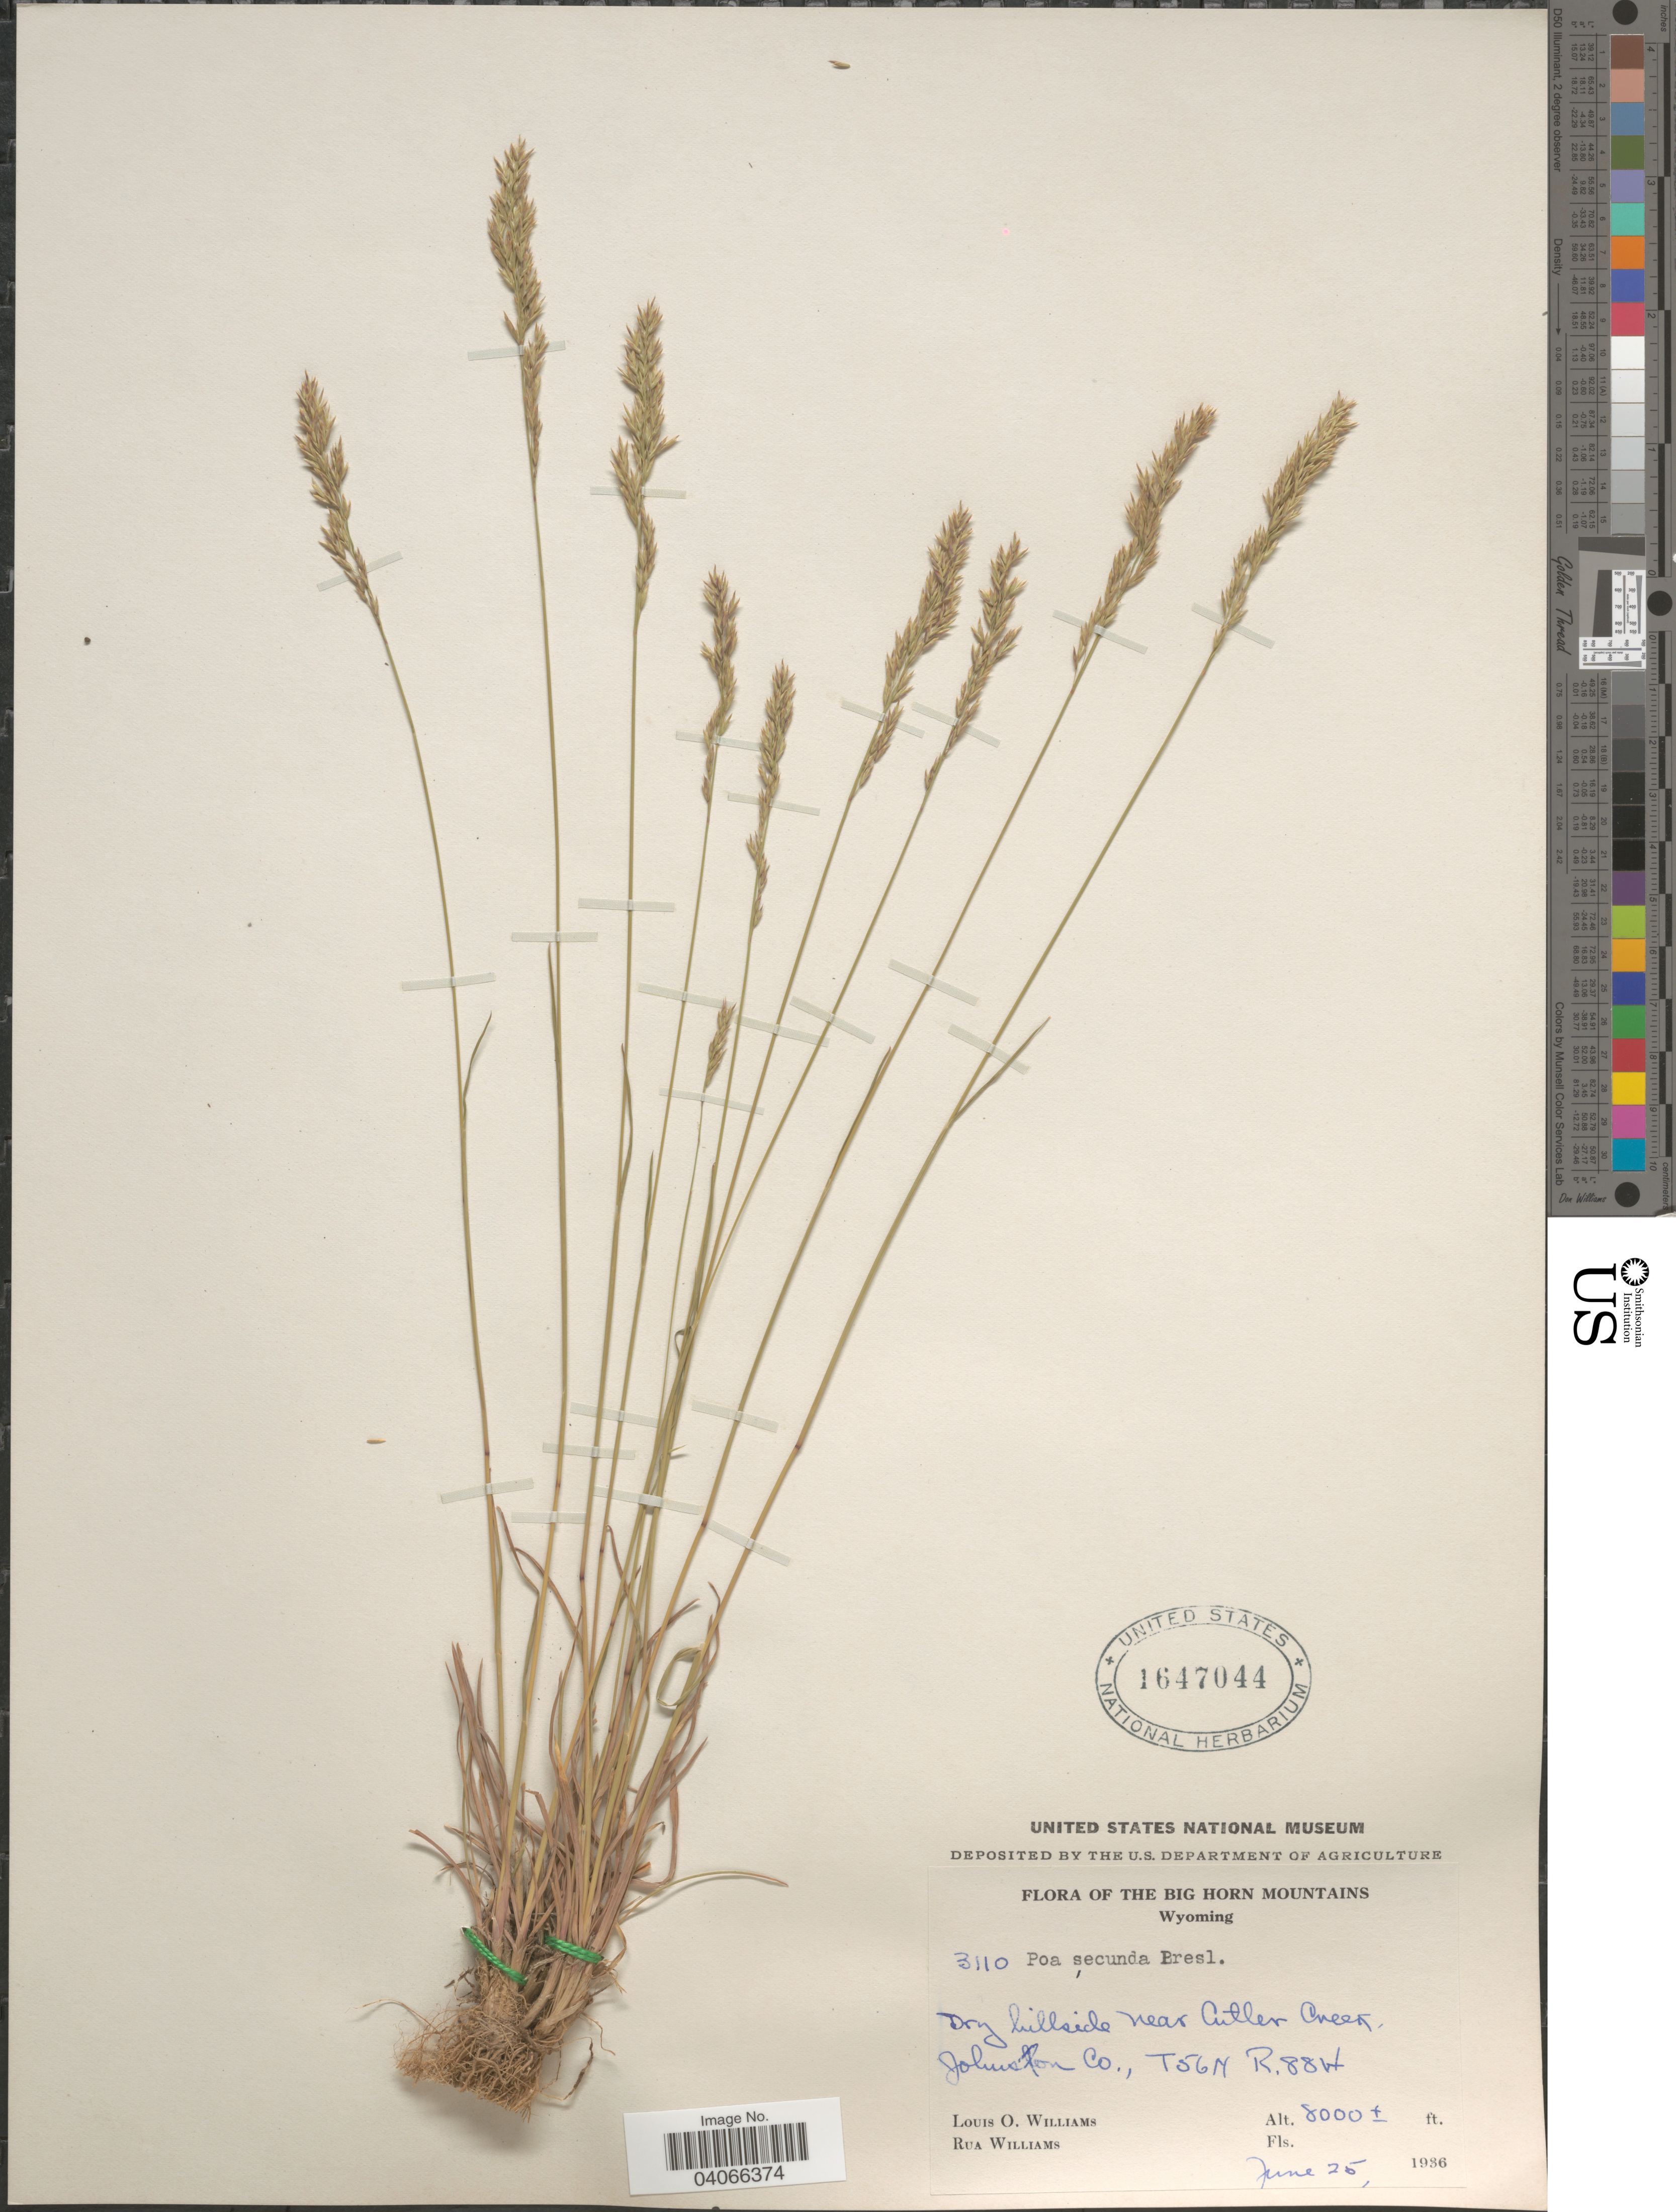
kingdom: Plantae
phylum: Tracheophyta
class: Liliopsida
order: Poales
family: Poaceae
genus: Poa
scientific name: Poa secunda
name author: J. Presl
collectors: L. O. Williams & R. P. Williams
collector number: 3110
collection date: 1936-06-25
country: United States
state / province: Wyoming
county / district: Johnson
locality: The Big Horn Mountains. Dry hillside near Cutler Creek. Johnson Co., T56N R.88W.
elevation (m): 2438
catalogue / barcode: US 1647044